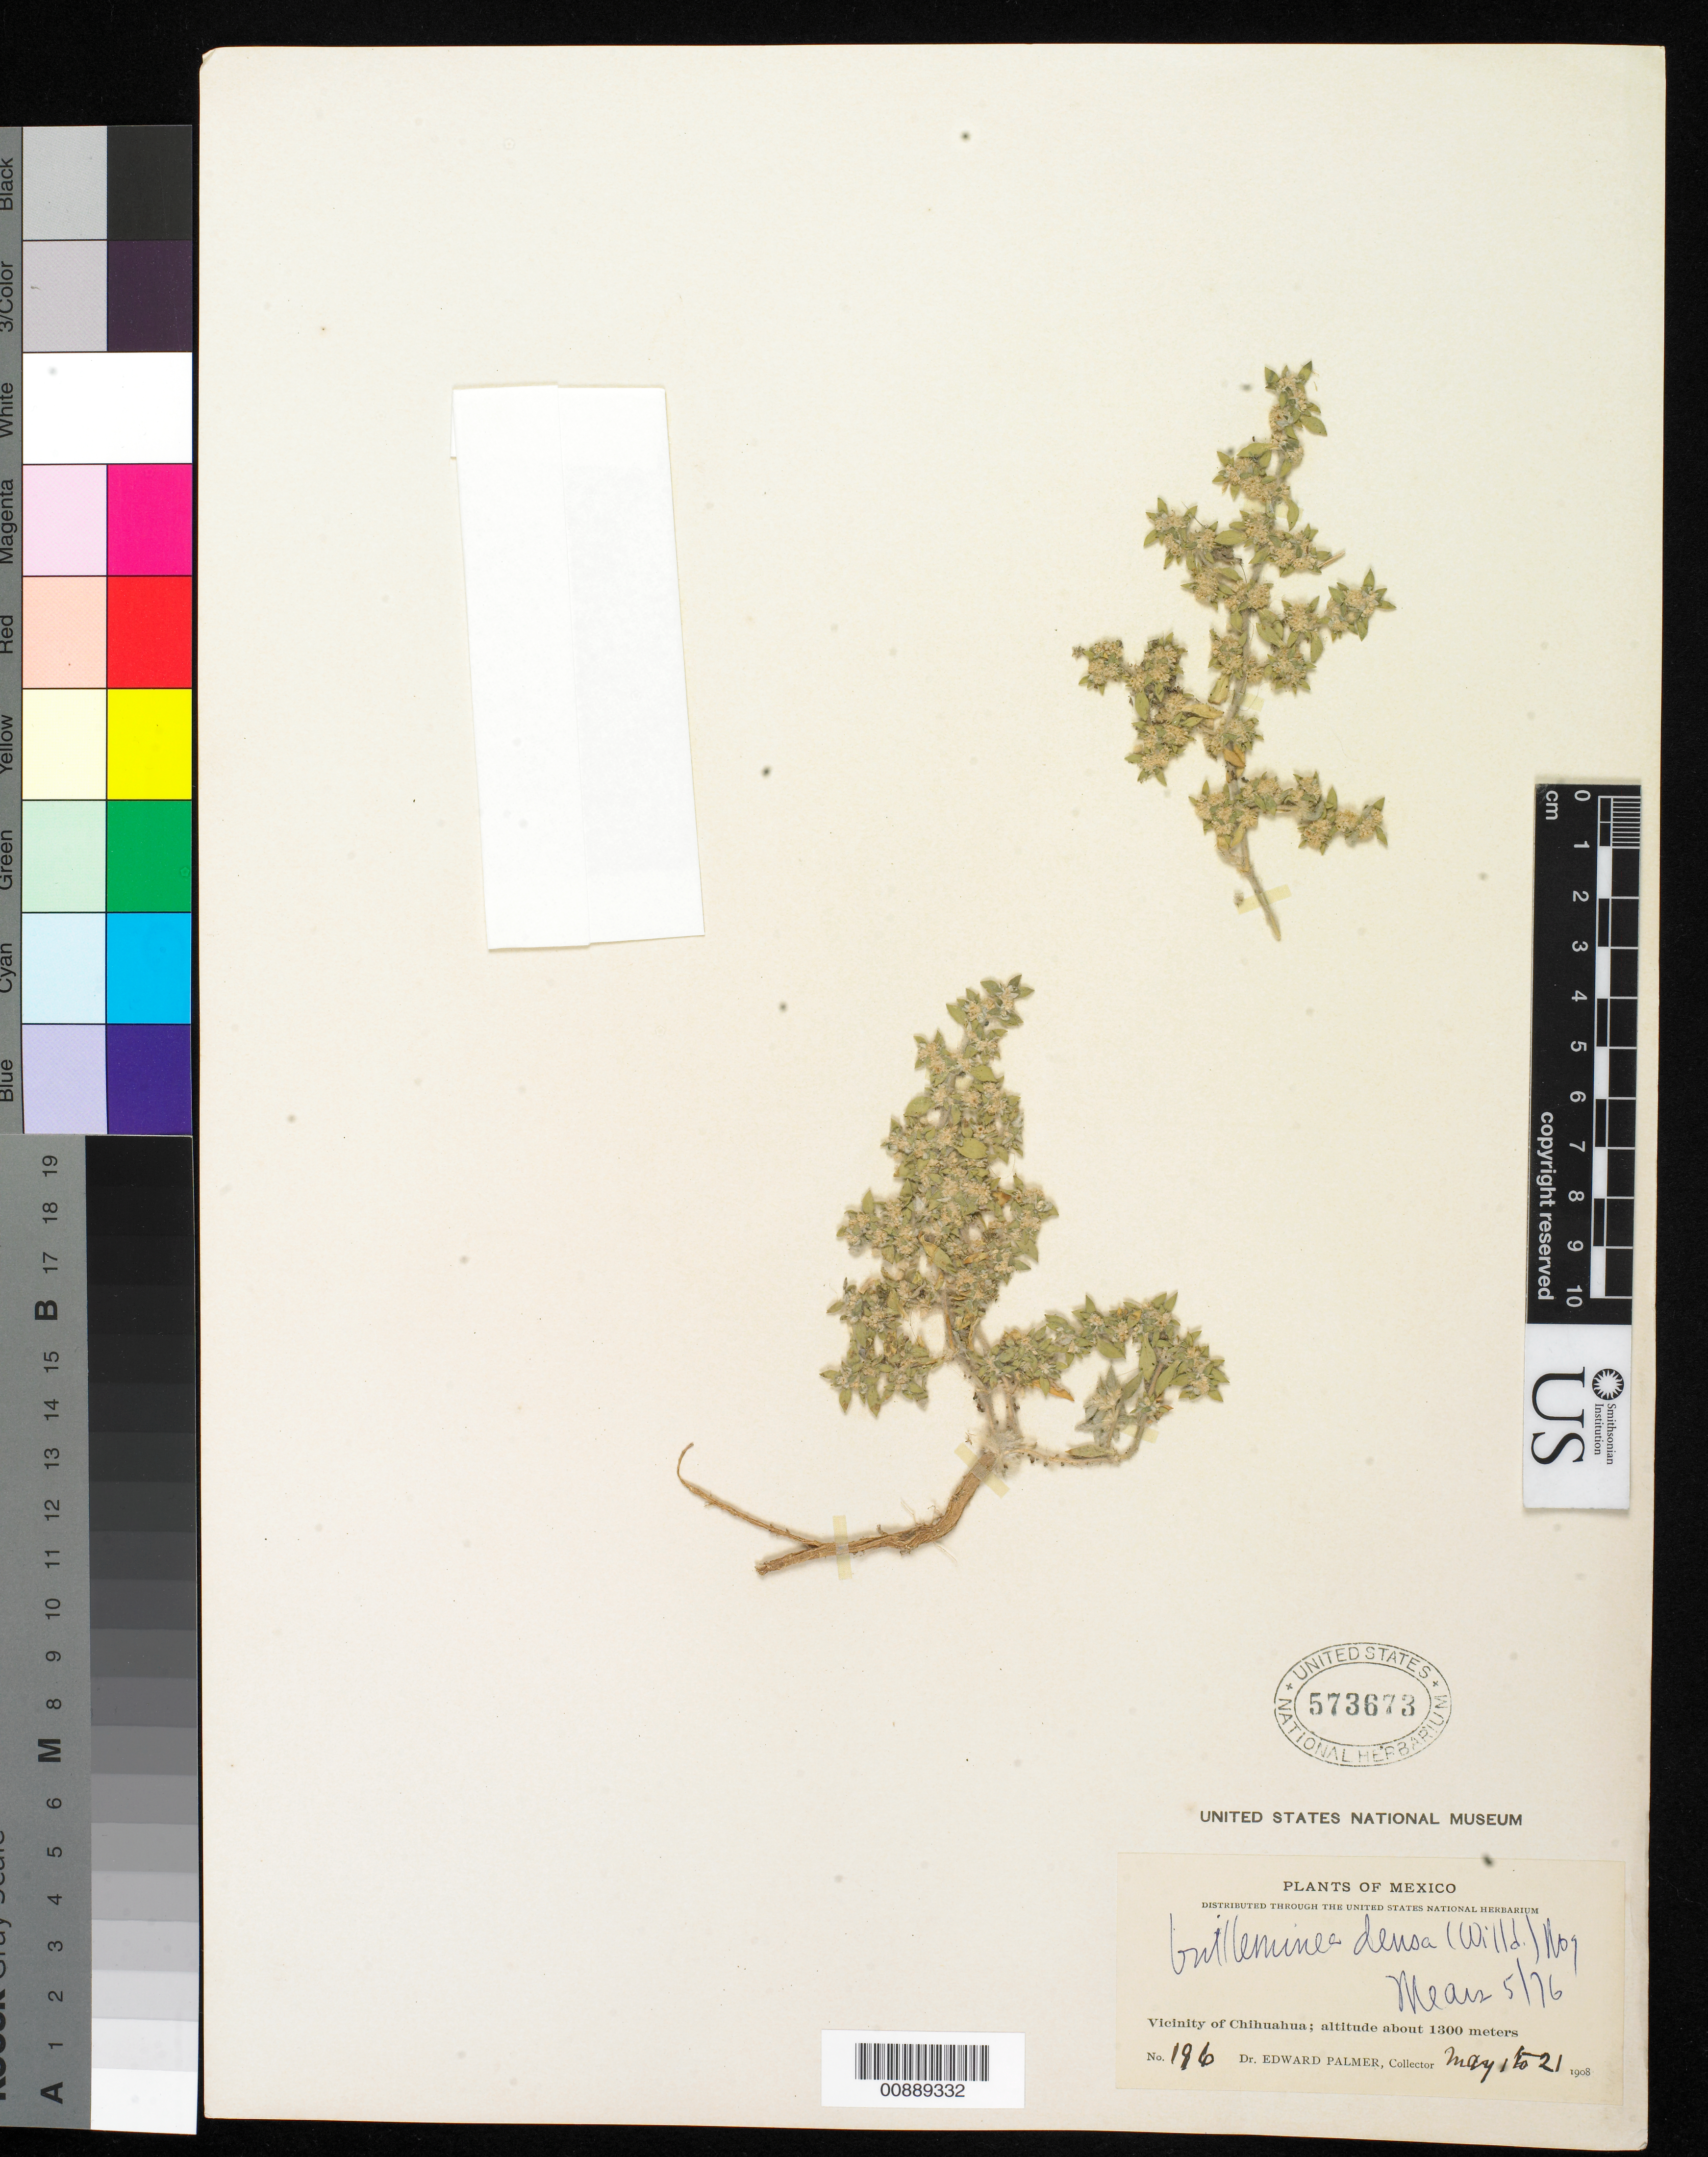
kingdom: Plantae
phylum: Tracheophyta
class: Magnoliopsida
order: Caryophyllales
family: Amaranthaceae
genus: Guilleminea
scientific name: Guilleminea densa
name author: (Humb. & Bonpl. ex Schult.) Moq.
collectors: E. Palmer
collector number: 196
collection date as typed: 01 May 1908 to 21 May 1908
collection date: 1908-05-01/1908-05-21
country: Mexico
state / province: Chihuahua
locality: Vicinity of Chihuahua.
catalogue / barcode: US 573673